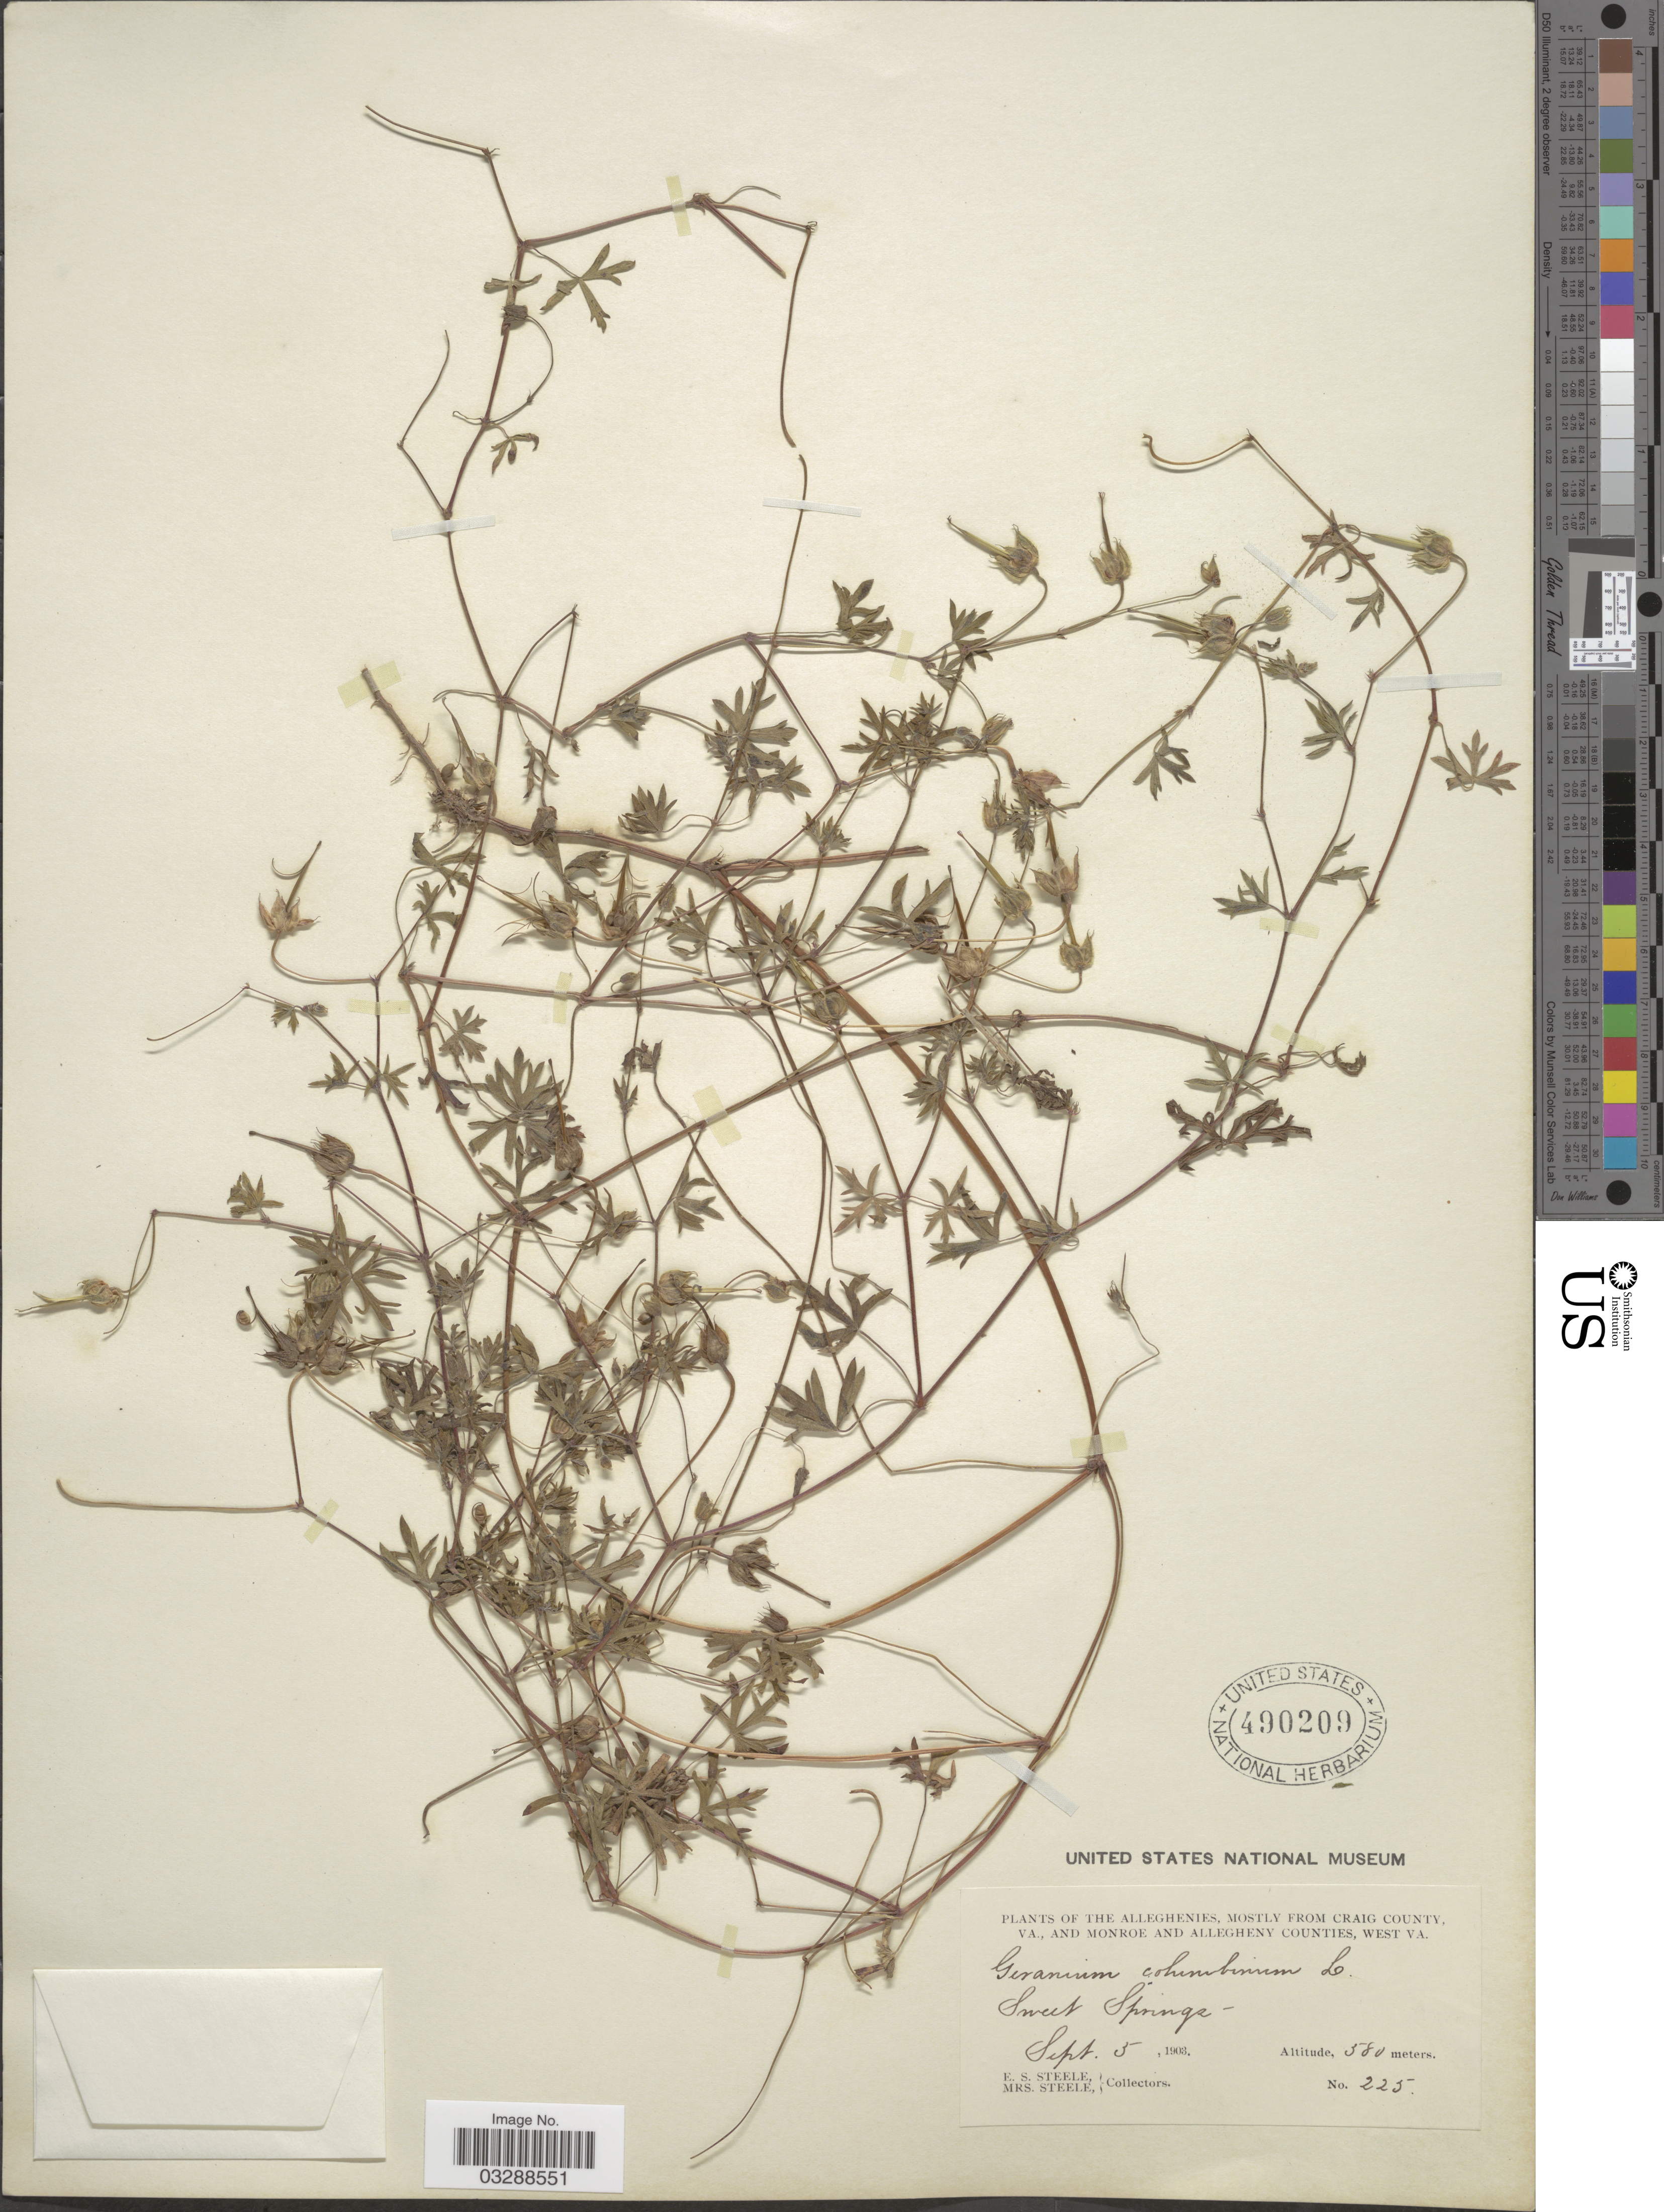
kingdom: Plantae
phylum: Tracheophyta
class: Magnoliopsida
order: Geraniales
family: Geraniaceae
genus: Geranium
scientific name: Geranium columbinum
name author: L.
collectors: E. Steele & Mrs. E. S. Steele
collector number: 225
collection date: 1903-09-05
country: United States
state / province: Virginia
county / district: Craig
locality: The Alleghenies, mostly from Craig County, VA., and Monroe and Allegheny Counties, West VA., Sweet Springs.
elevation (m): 580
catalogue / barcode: US 490209